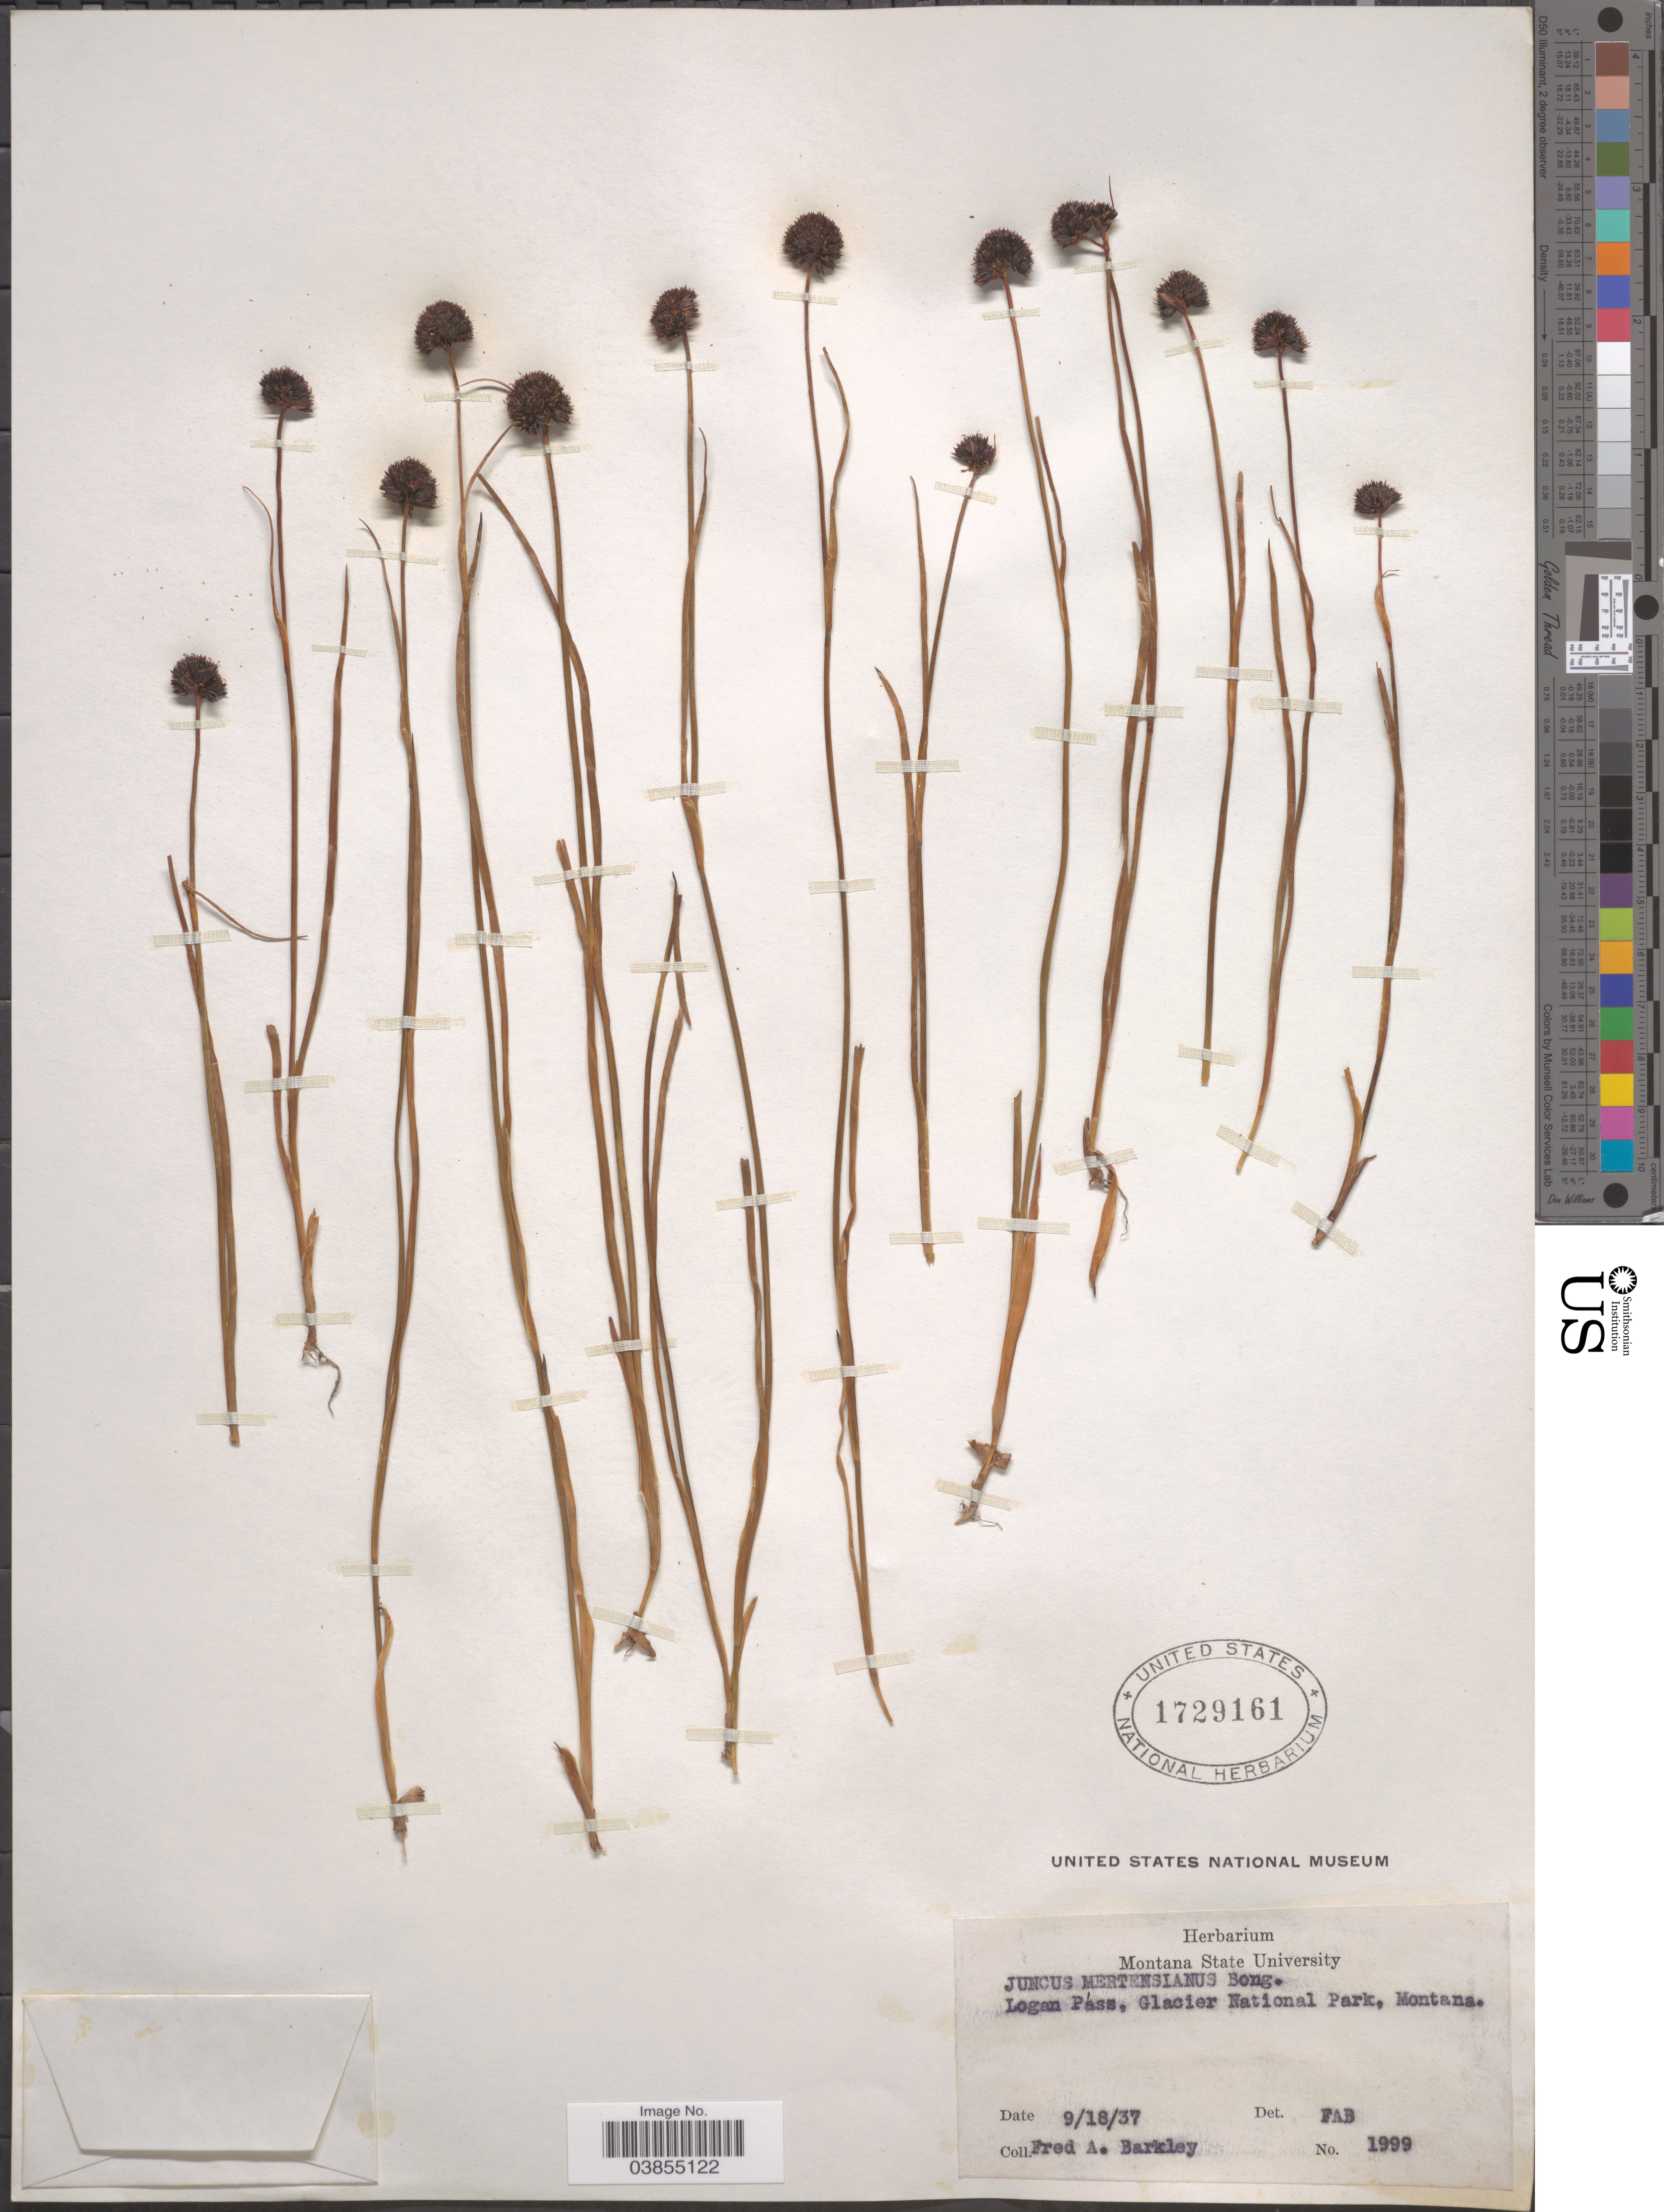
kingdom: Plantae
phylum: Tracheophyta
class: Liliopsida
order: Poales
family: Juncaceae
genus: Juncus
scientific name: Juncus mertensianus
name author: Bong.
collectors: F. A. Barkley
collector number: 1999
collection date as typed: Transcribed d/m/y: 18/9/37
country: United States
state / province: Montana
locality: Logan Pass, Glacier National Park.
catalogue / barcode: US 1729161